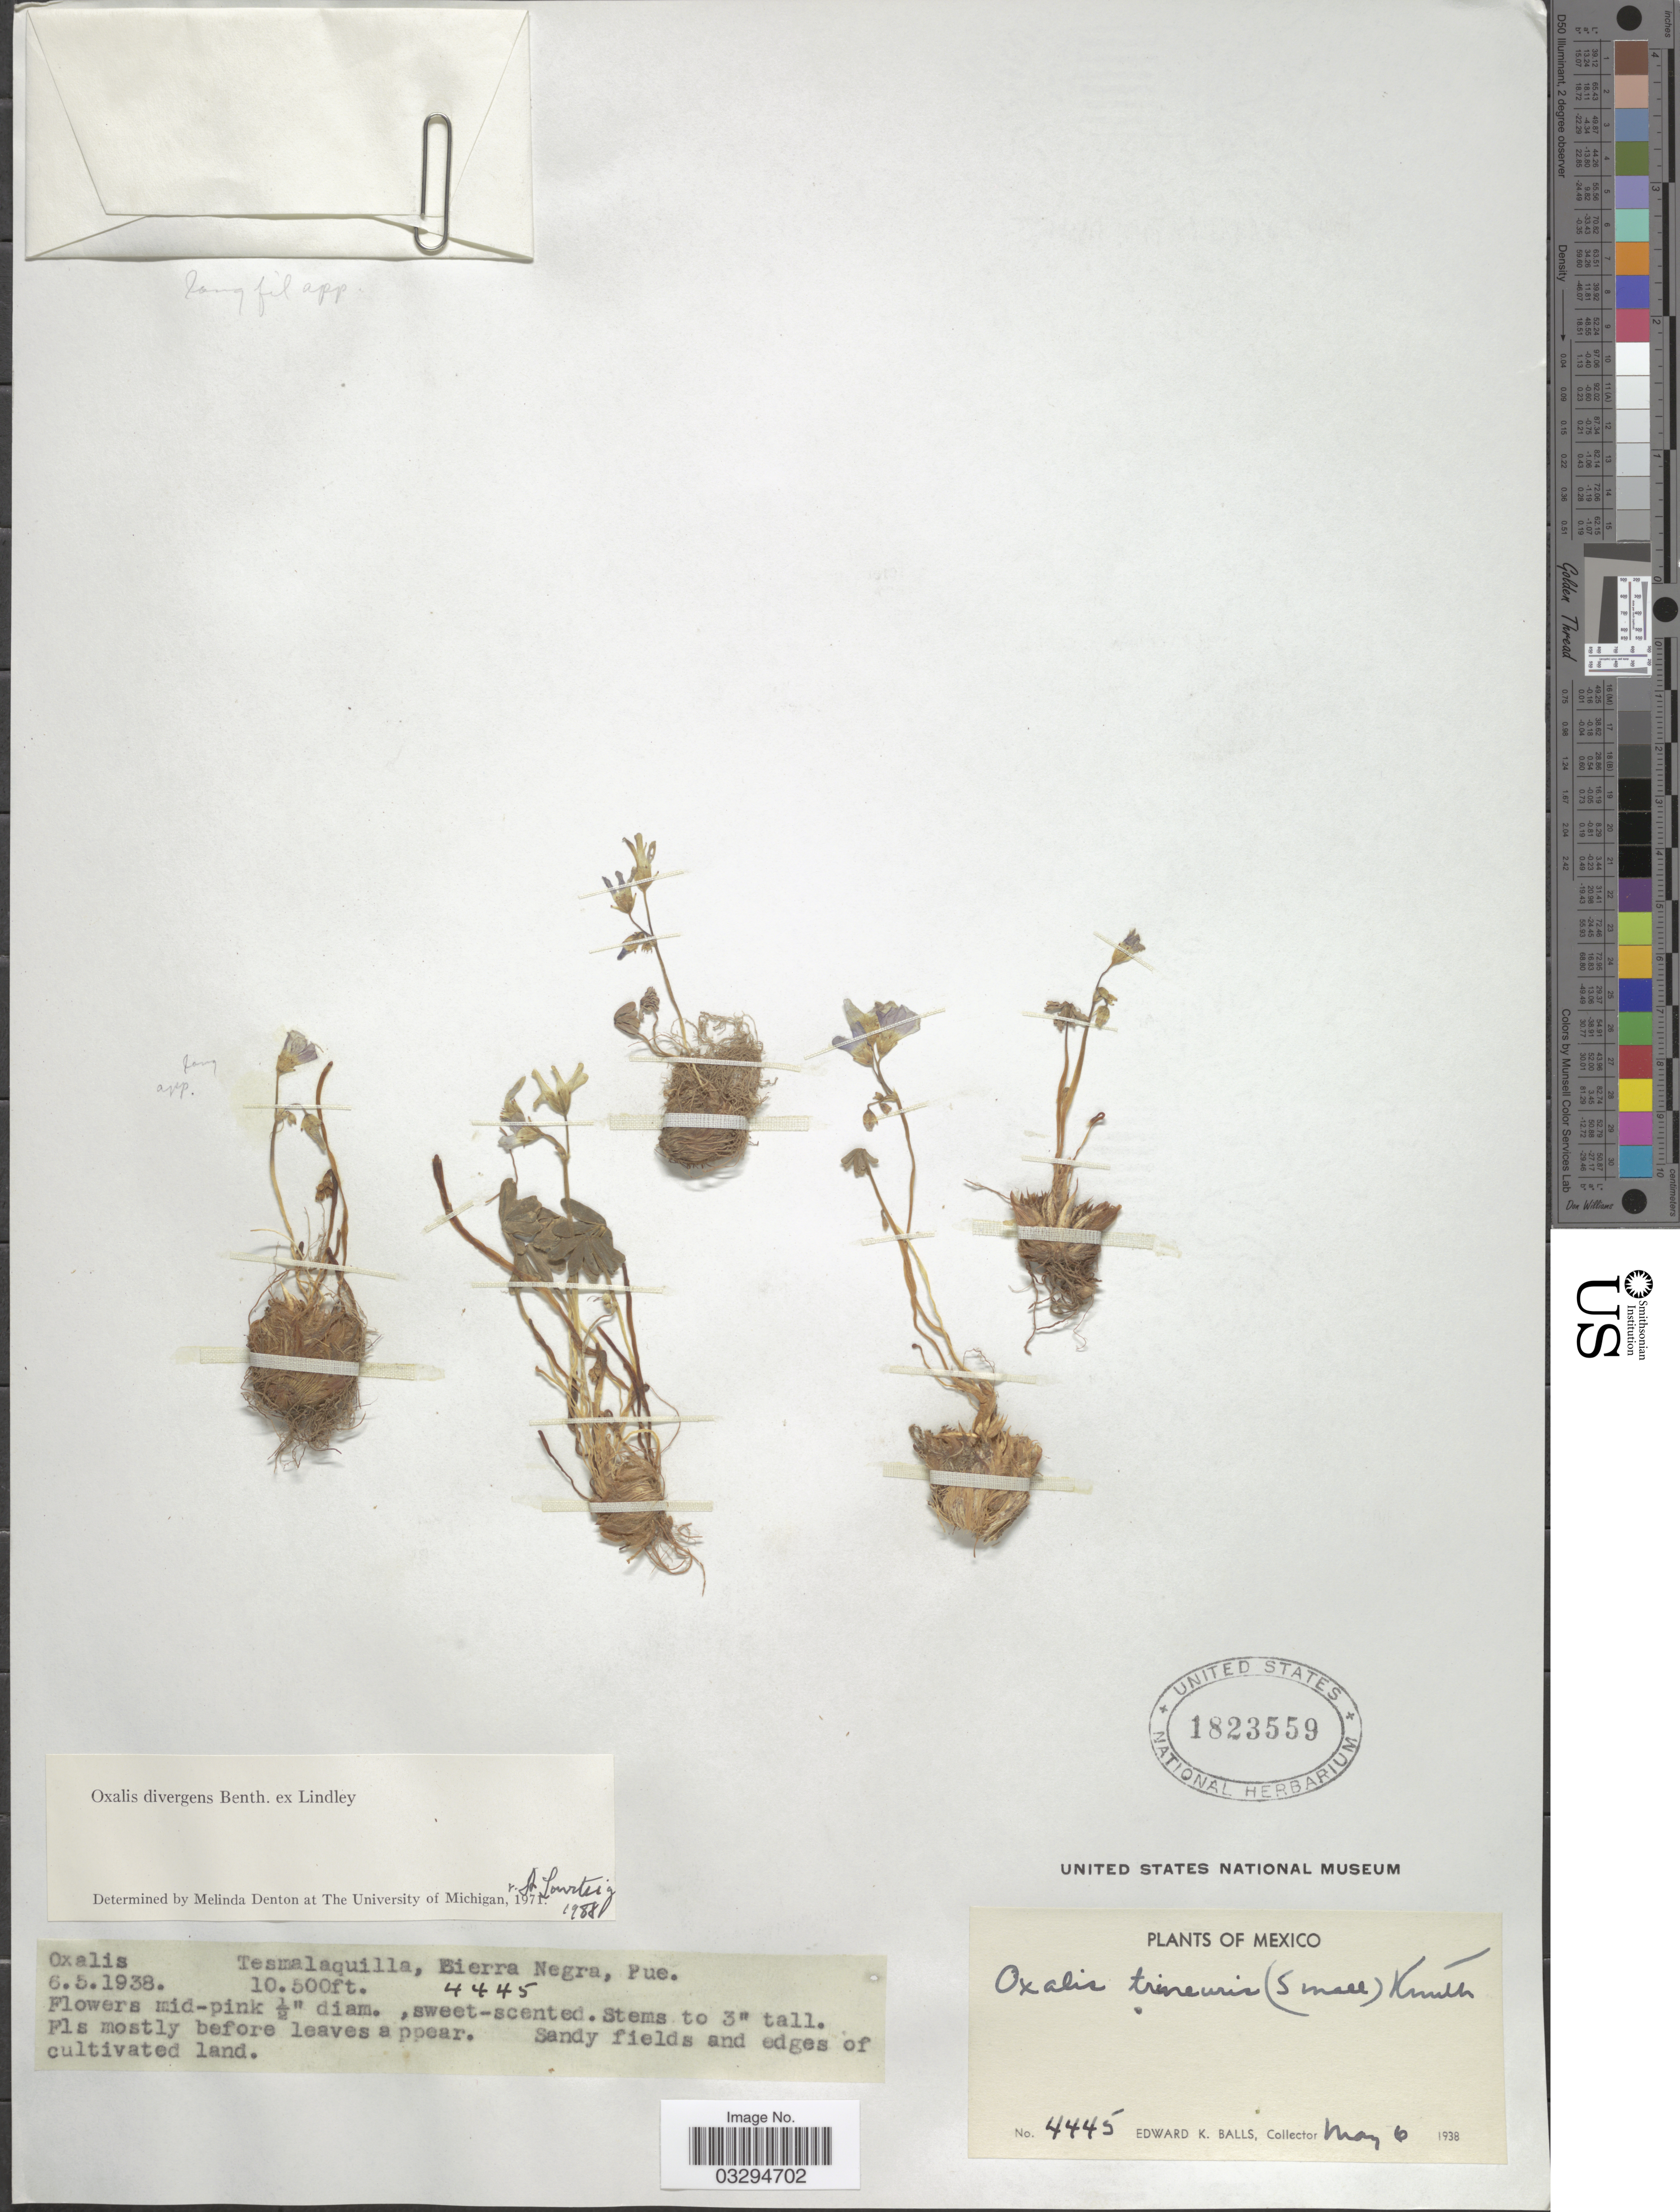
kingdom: Plantae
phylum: Tracheophyta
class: Magnoliopsida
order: Oxalidales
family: Oxalidaceae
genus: Oxalis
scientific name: Oxalis divergens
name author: Benth. ex Lindl.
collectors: E. K. Balls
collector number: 4445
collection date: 1938-05-06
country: Mexico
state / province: Puebla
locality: Tesmalaquilla, Sierra Negra.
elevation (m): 3200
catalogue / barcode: US 1823559